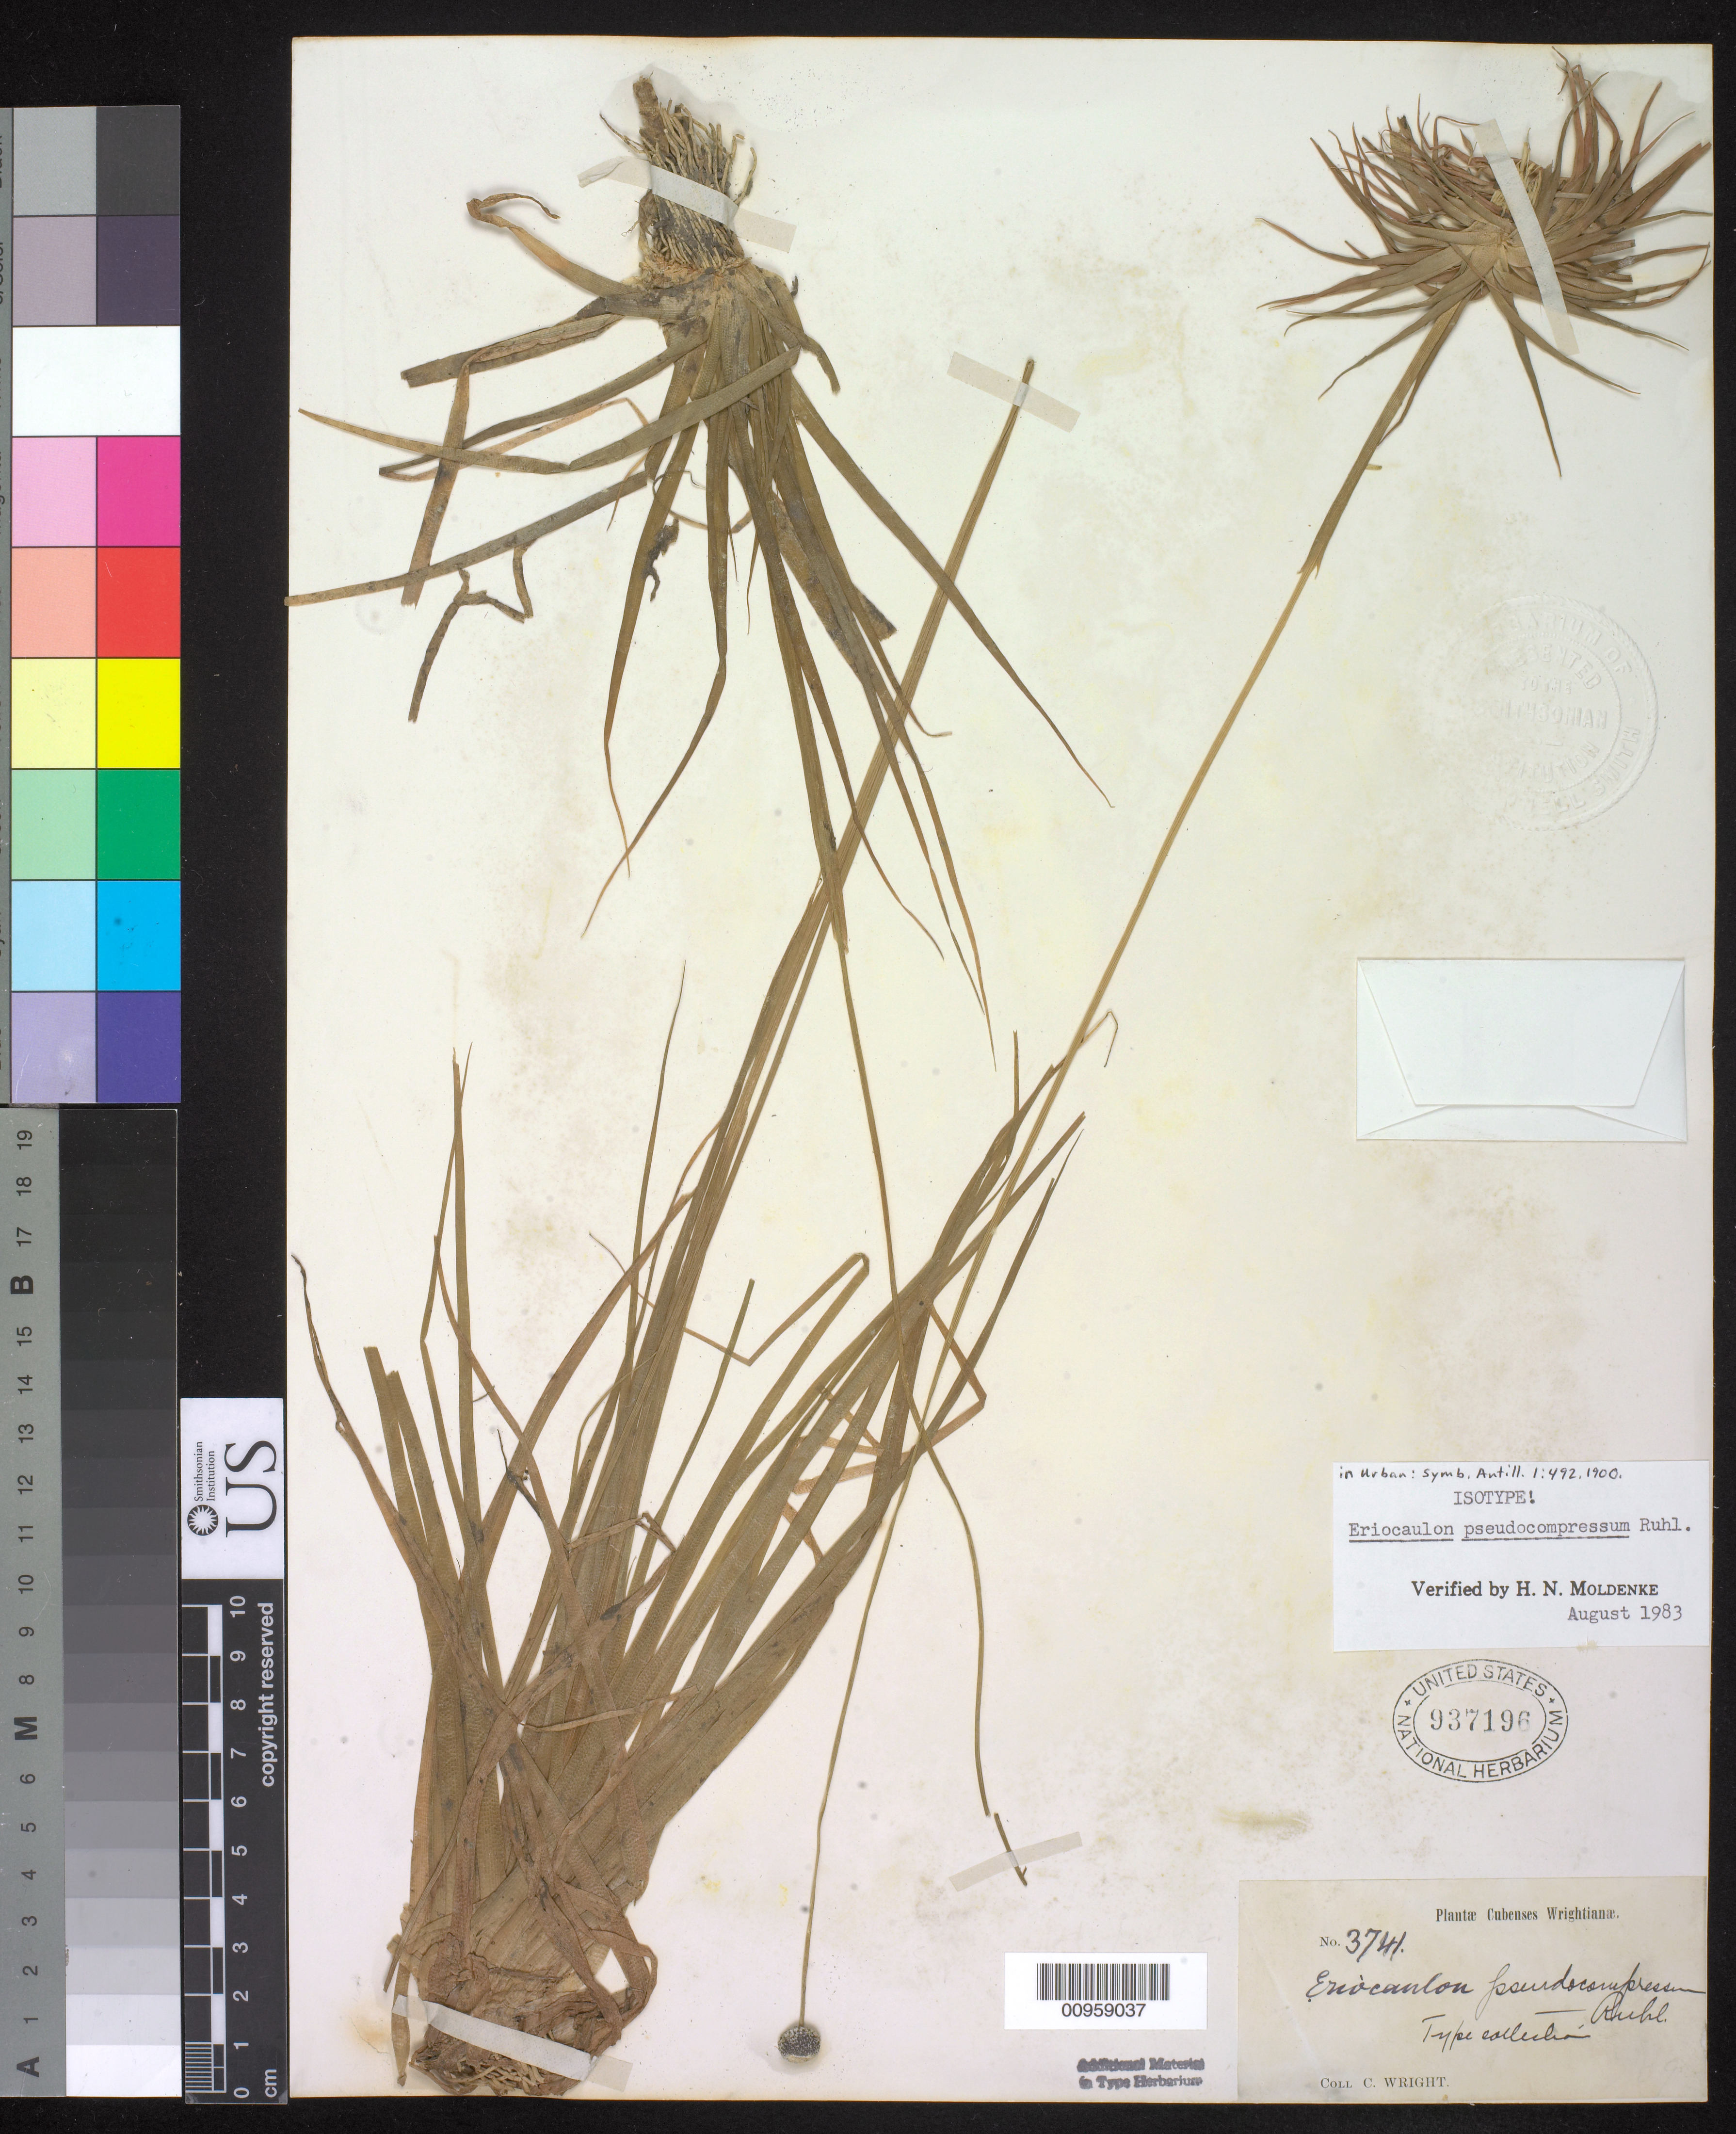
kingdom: Plantae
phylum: Tracheophyta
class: Liliopsida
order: Poales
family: Eriocaulaceae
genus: Eriocaulon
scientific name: Eriocaulon pseudocompressum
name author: Ruhland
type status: Isotype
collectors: C. Wright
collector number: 3741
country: Cuba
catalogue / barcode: US 937196